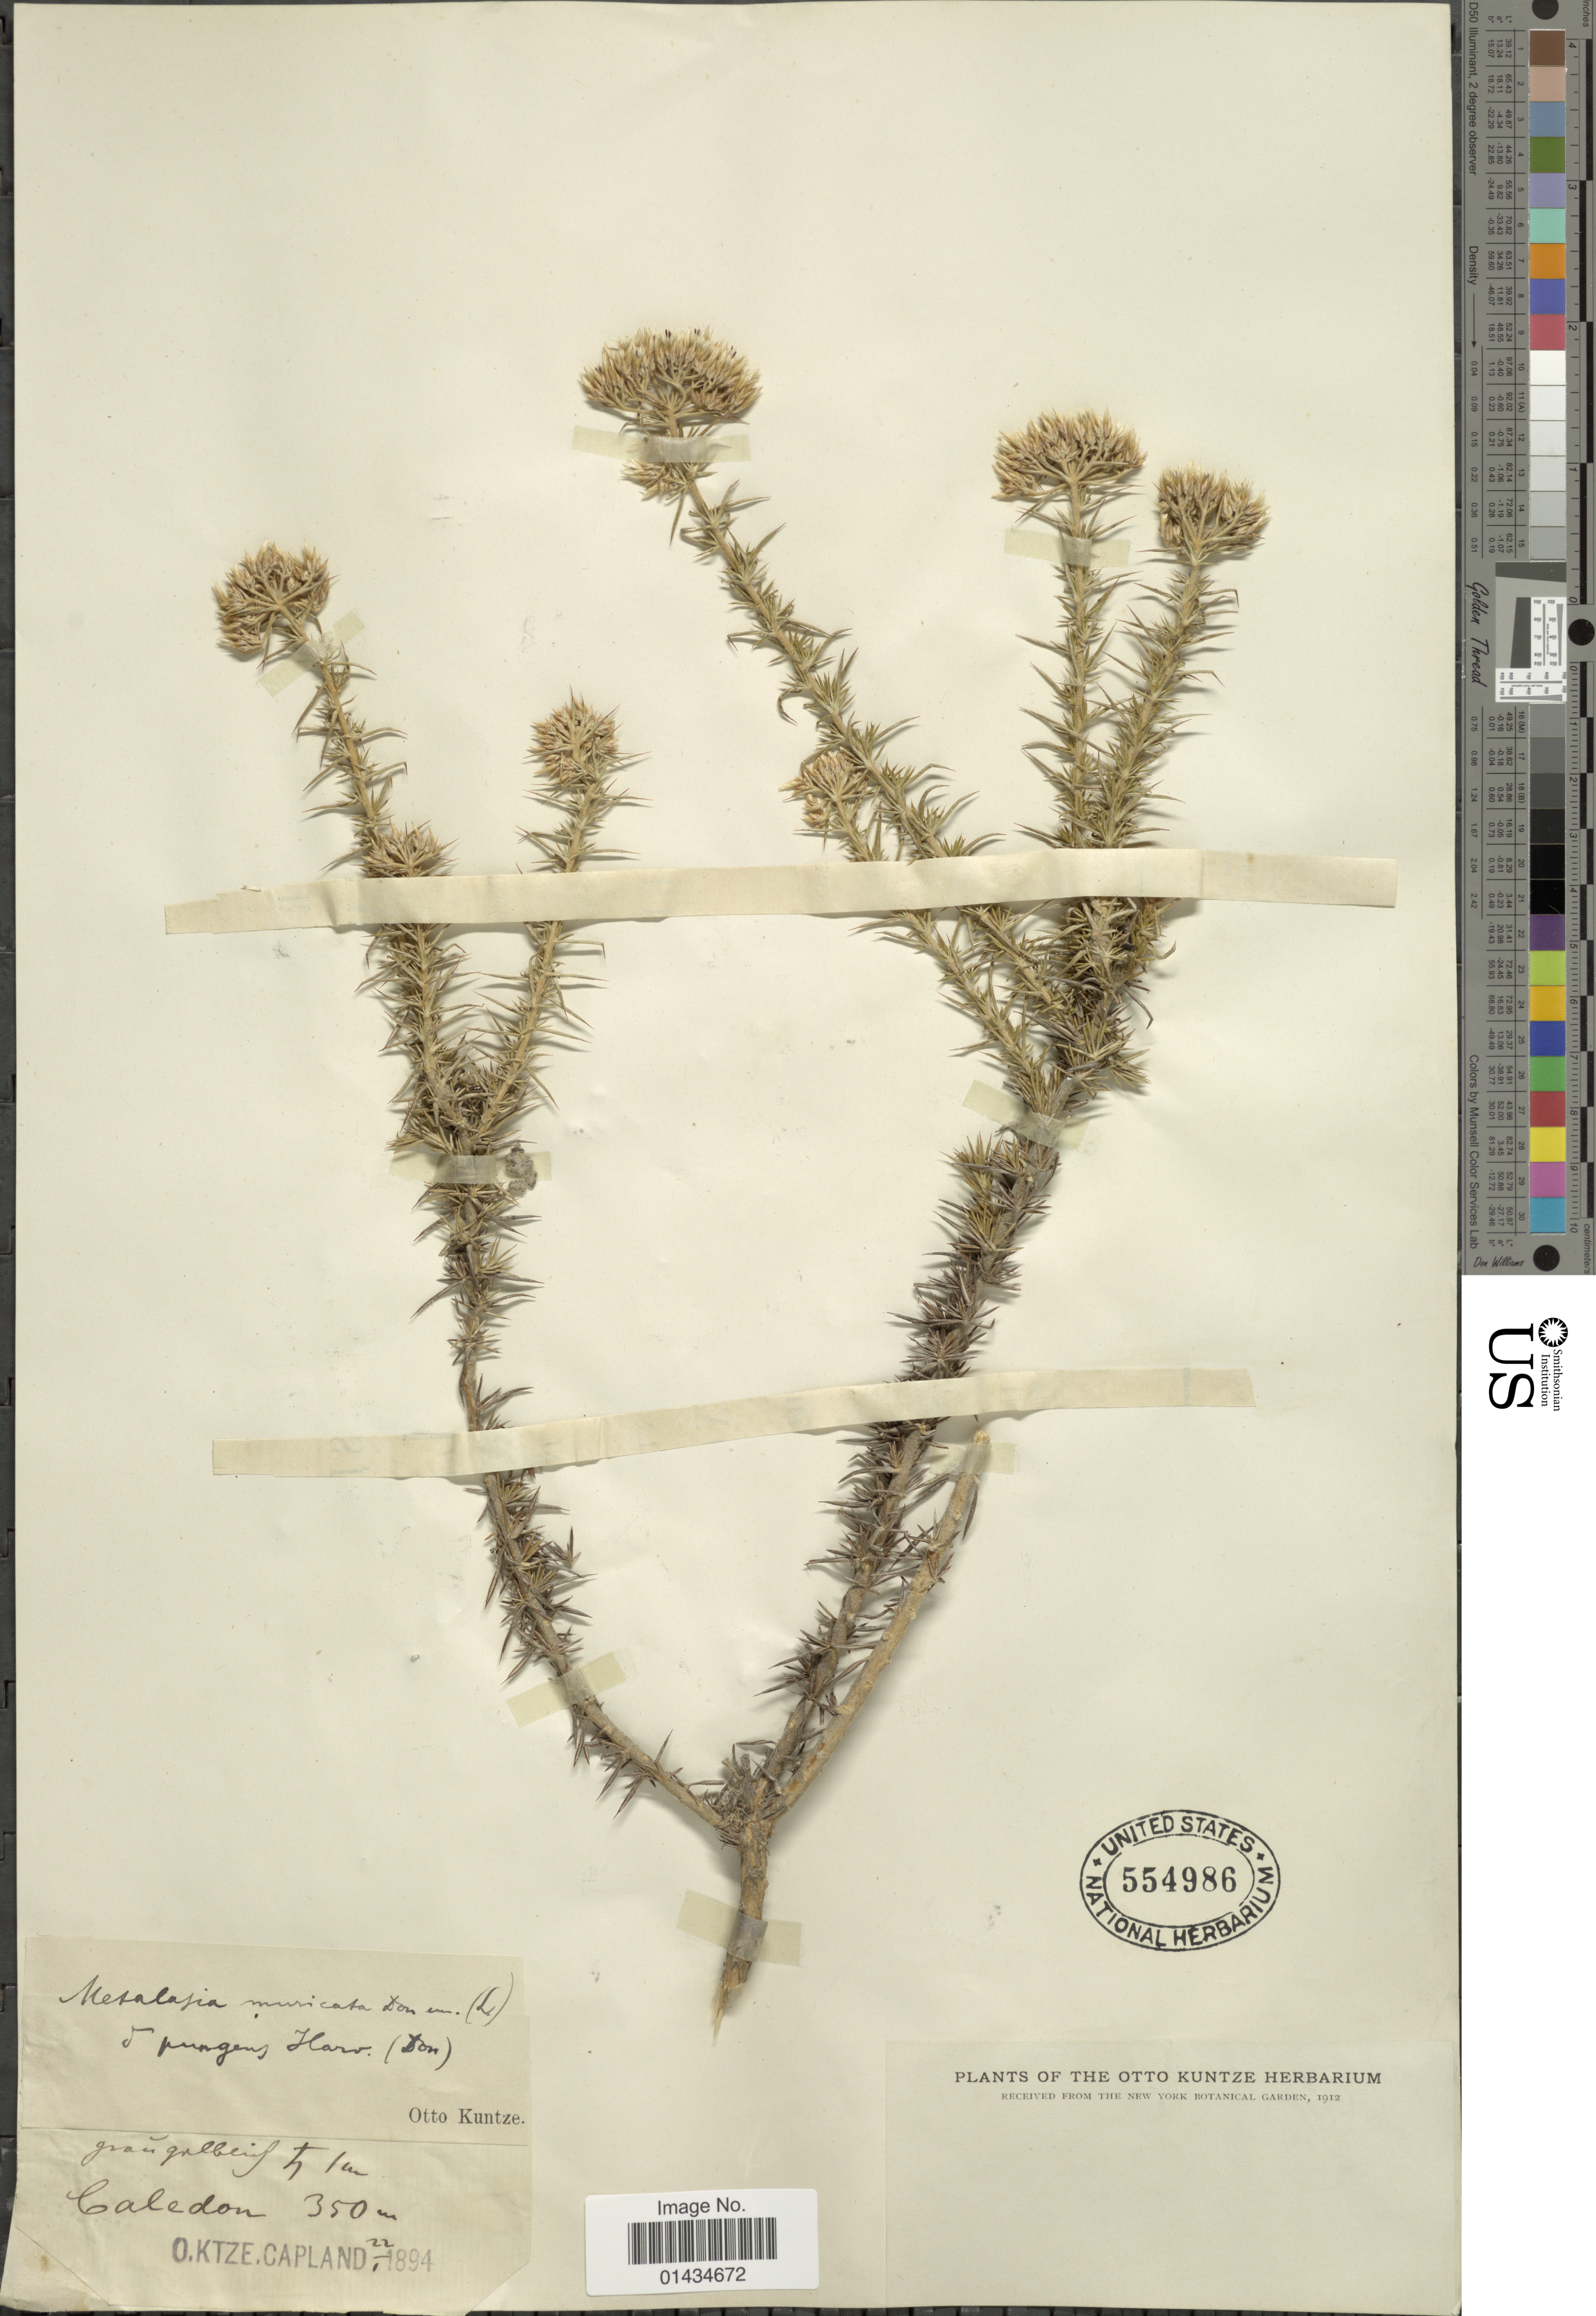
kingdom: Plantae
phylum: Tracheophyta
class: Magnoliopsida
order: Asterales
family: Asteraceae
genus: Metalasia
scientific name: Metalasia muricata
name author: (L.) D. Don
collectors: C.E.O. Kuntze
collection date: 1894-01-22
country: South Africa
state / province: Western Cape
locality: Caledon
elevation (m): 350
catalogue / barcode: US 554986